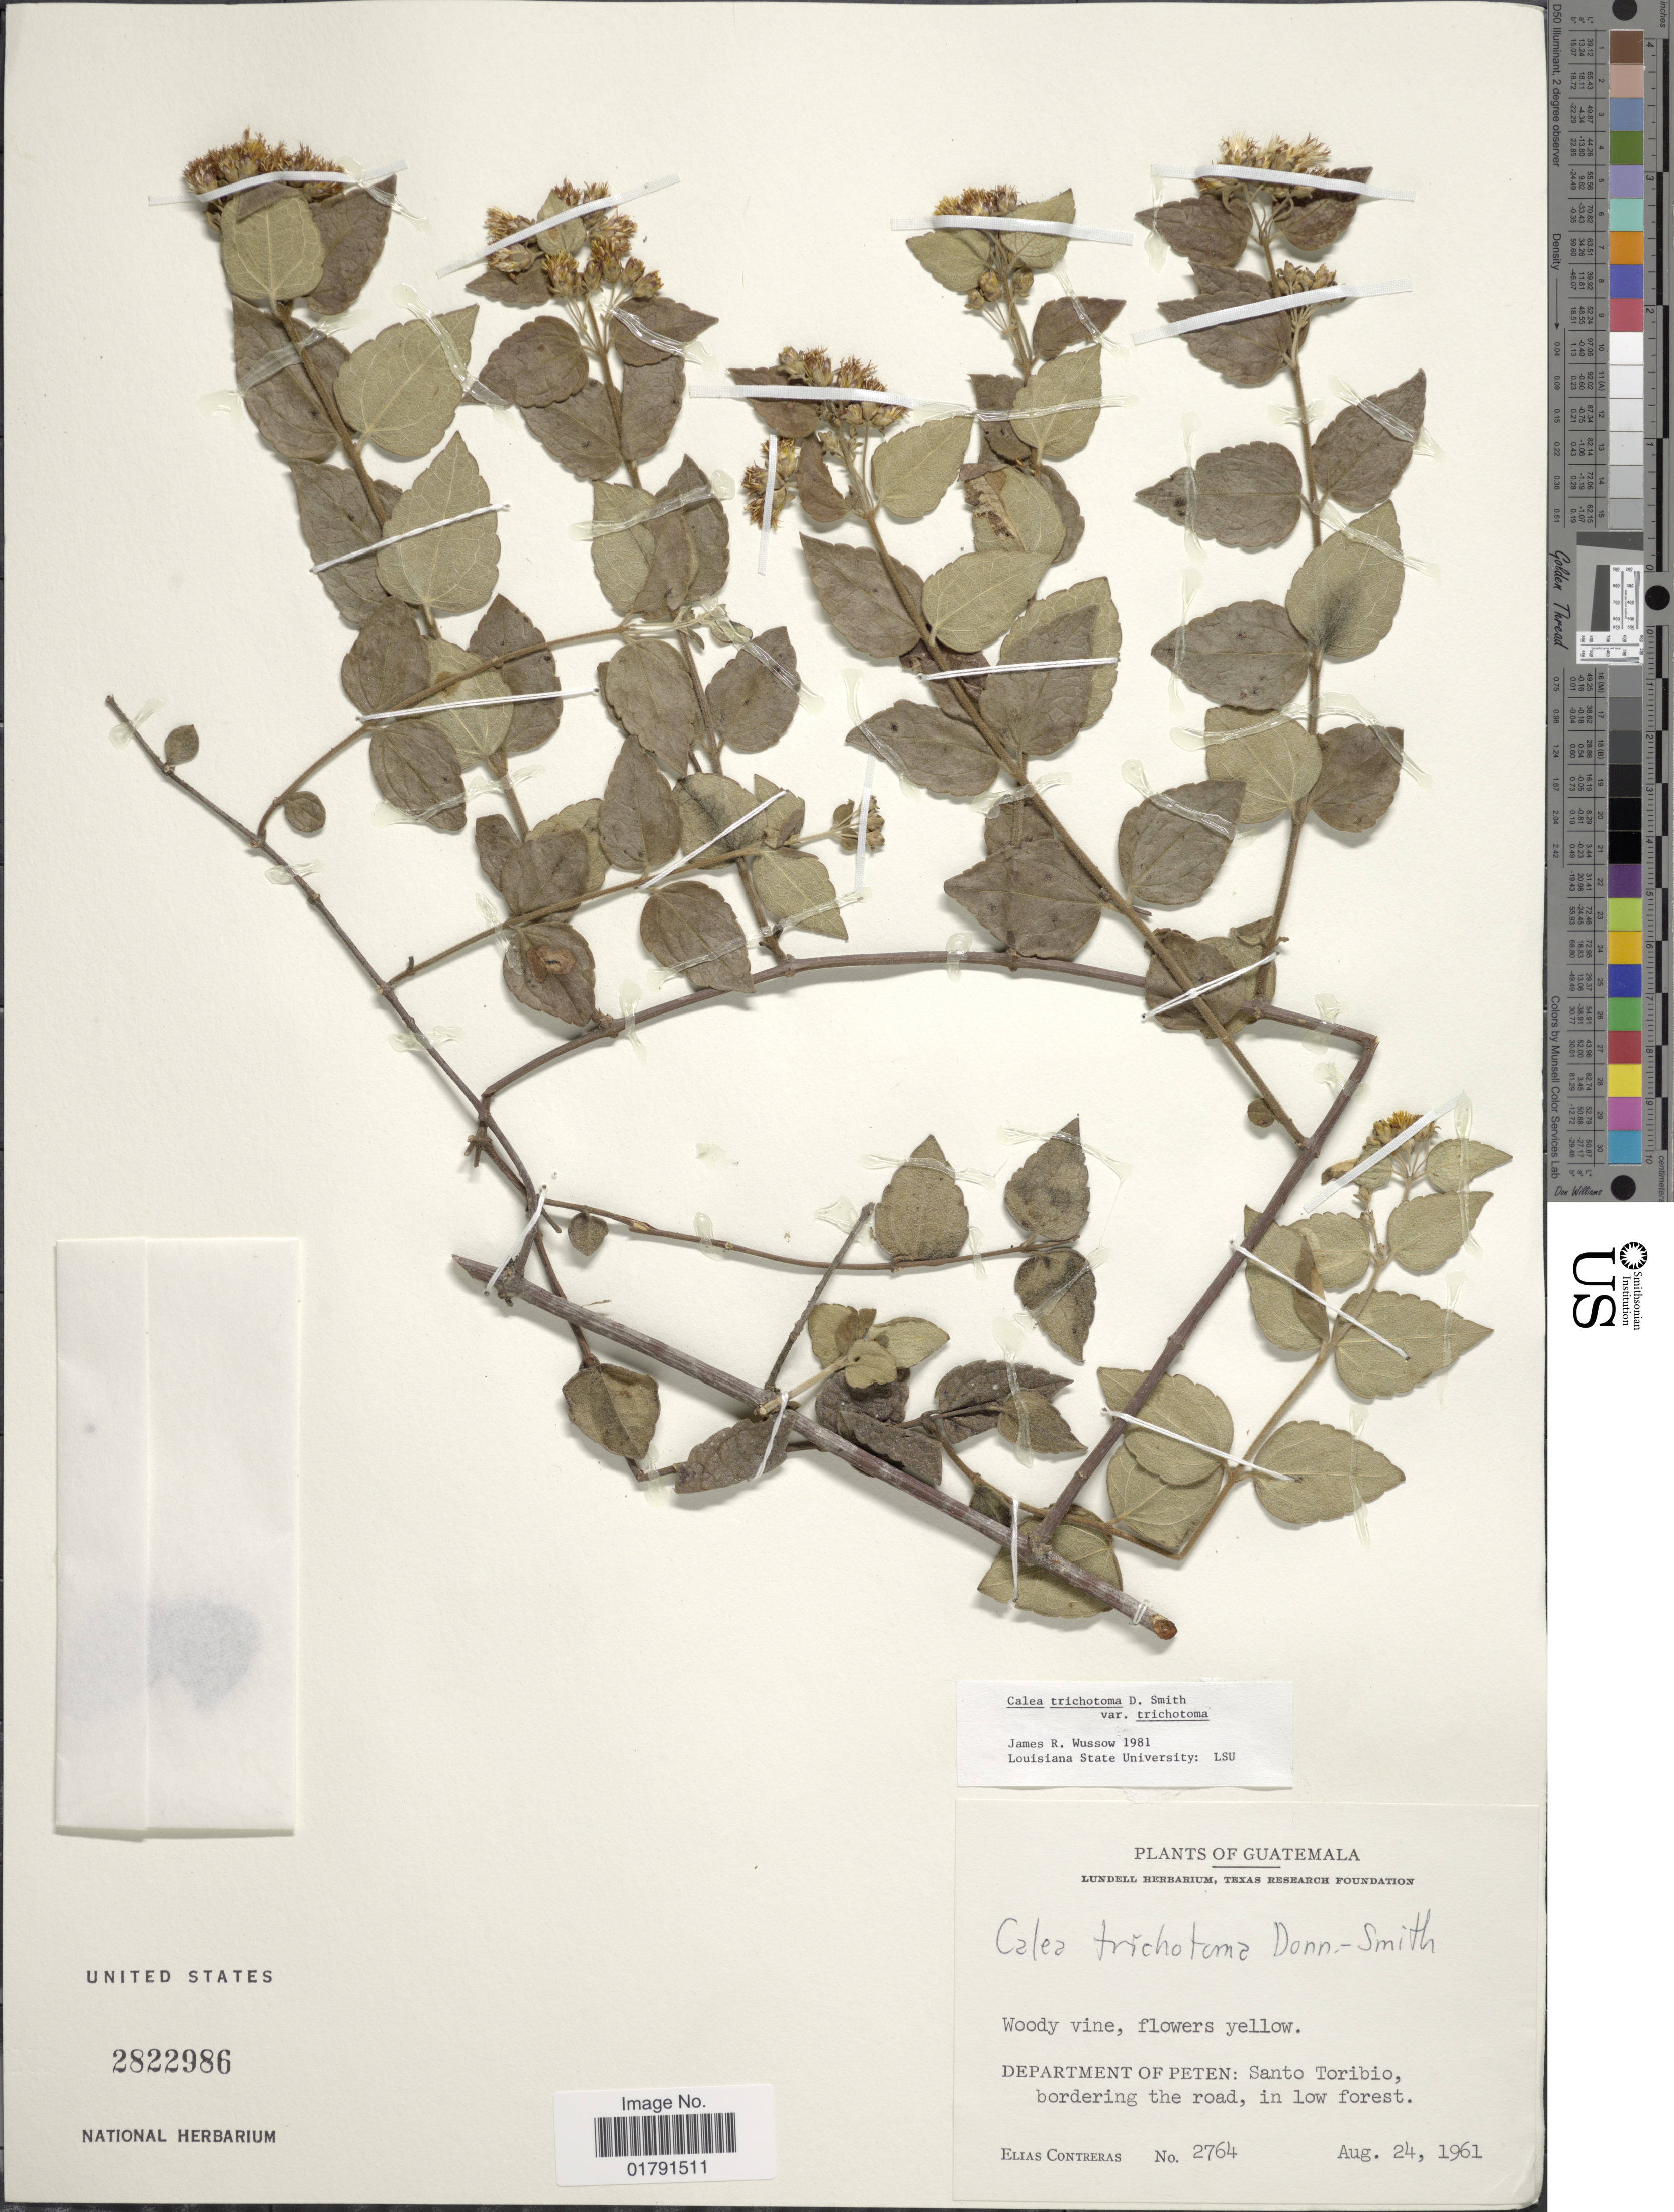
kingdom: Plantae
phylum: Tracheophyta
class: Magnoliopsida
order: Asterales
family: Asteraceae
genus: Calea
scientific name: Calea trichotoma var. trichotoma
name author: Donn. Sm.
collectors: E. Contreras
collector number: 2764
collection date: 1961-08-24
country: Guatemala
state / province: El Petén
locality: Santo Toribio, bordering the road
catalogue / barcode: US 2822986